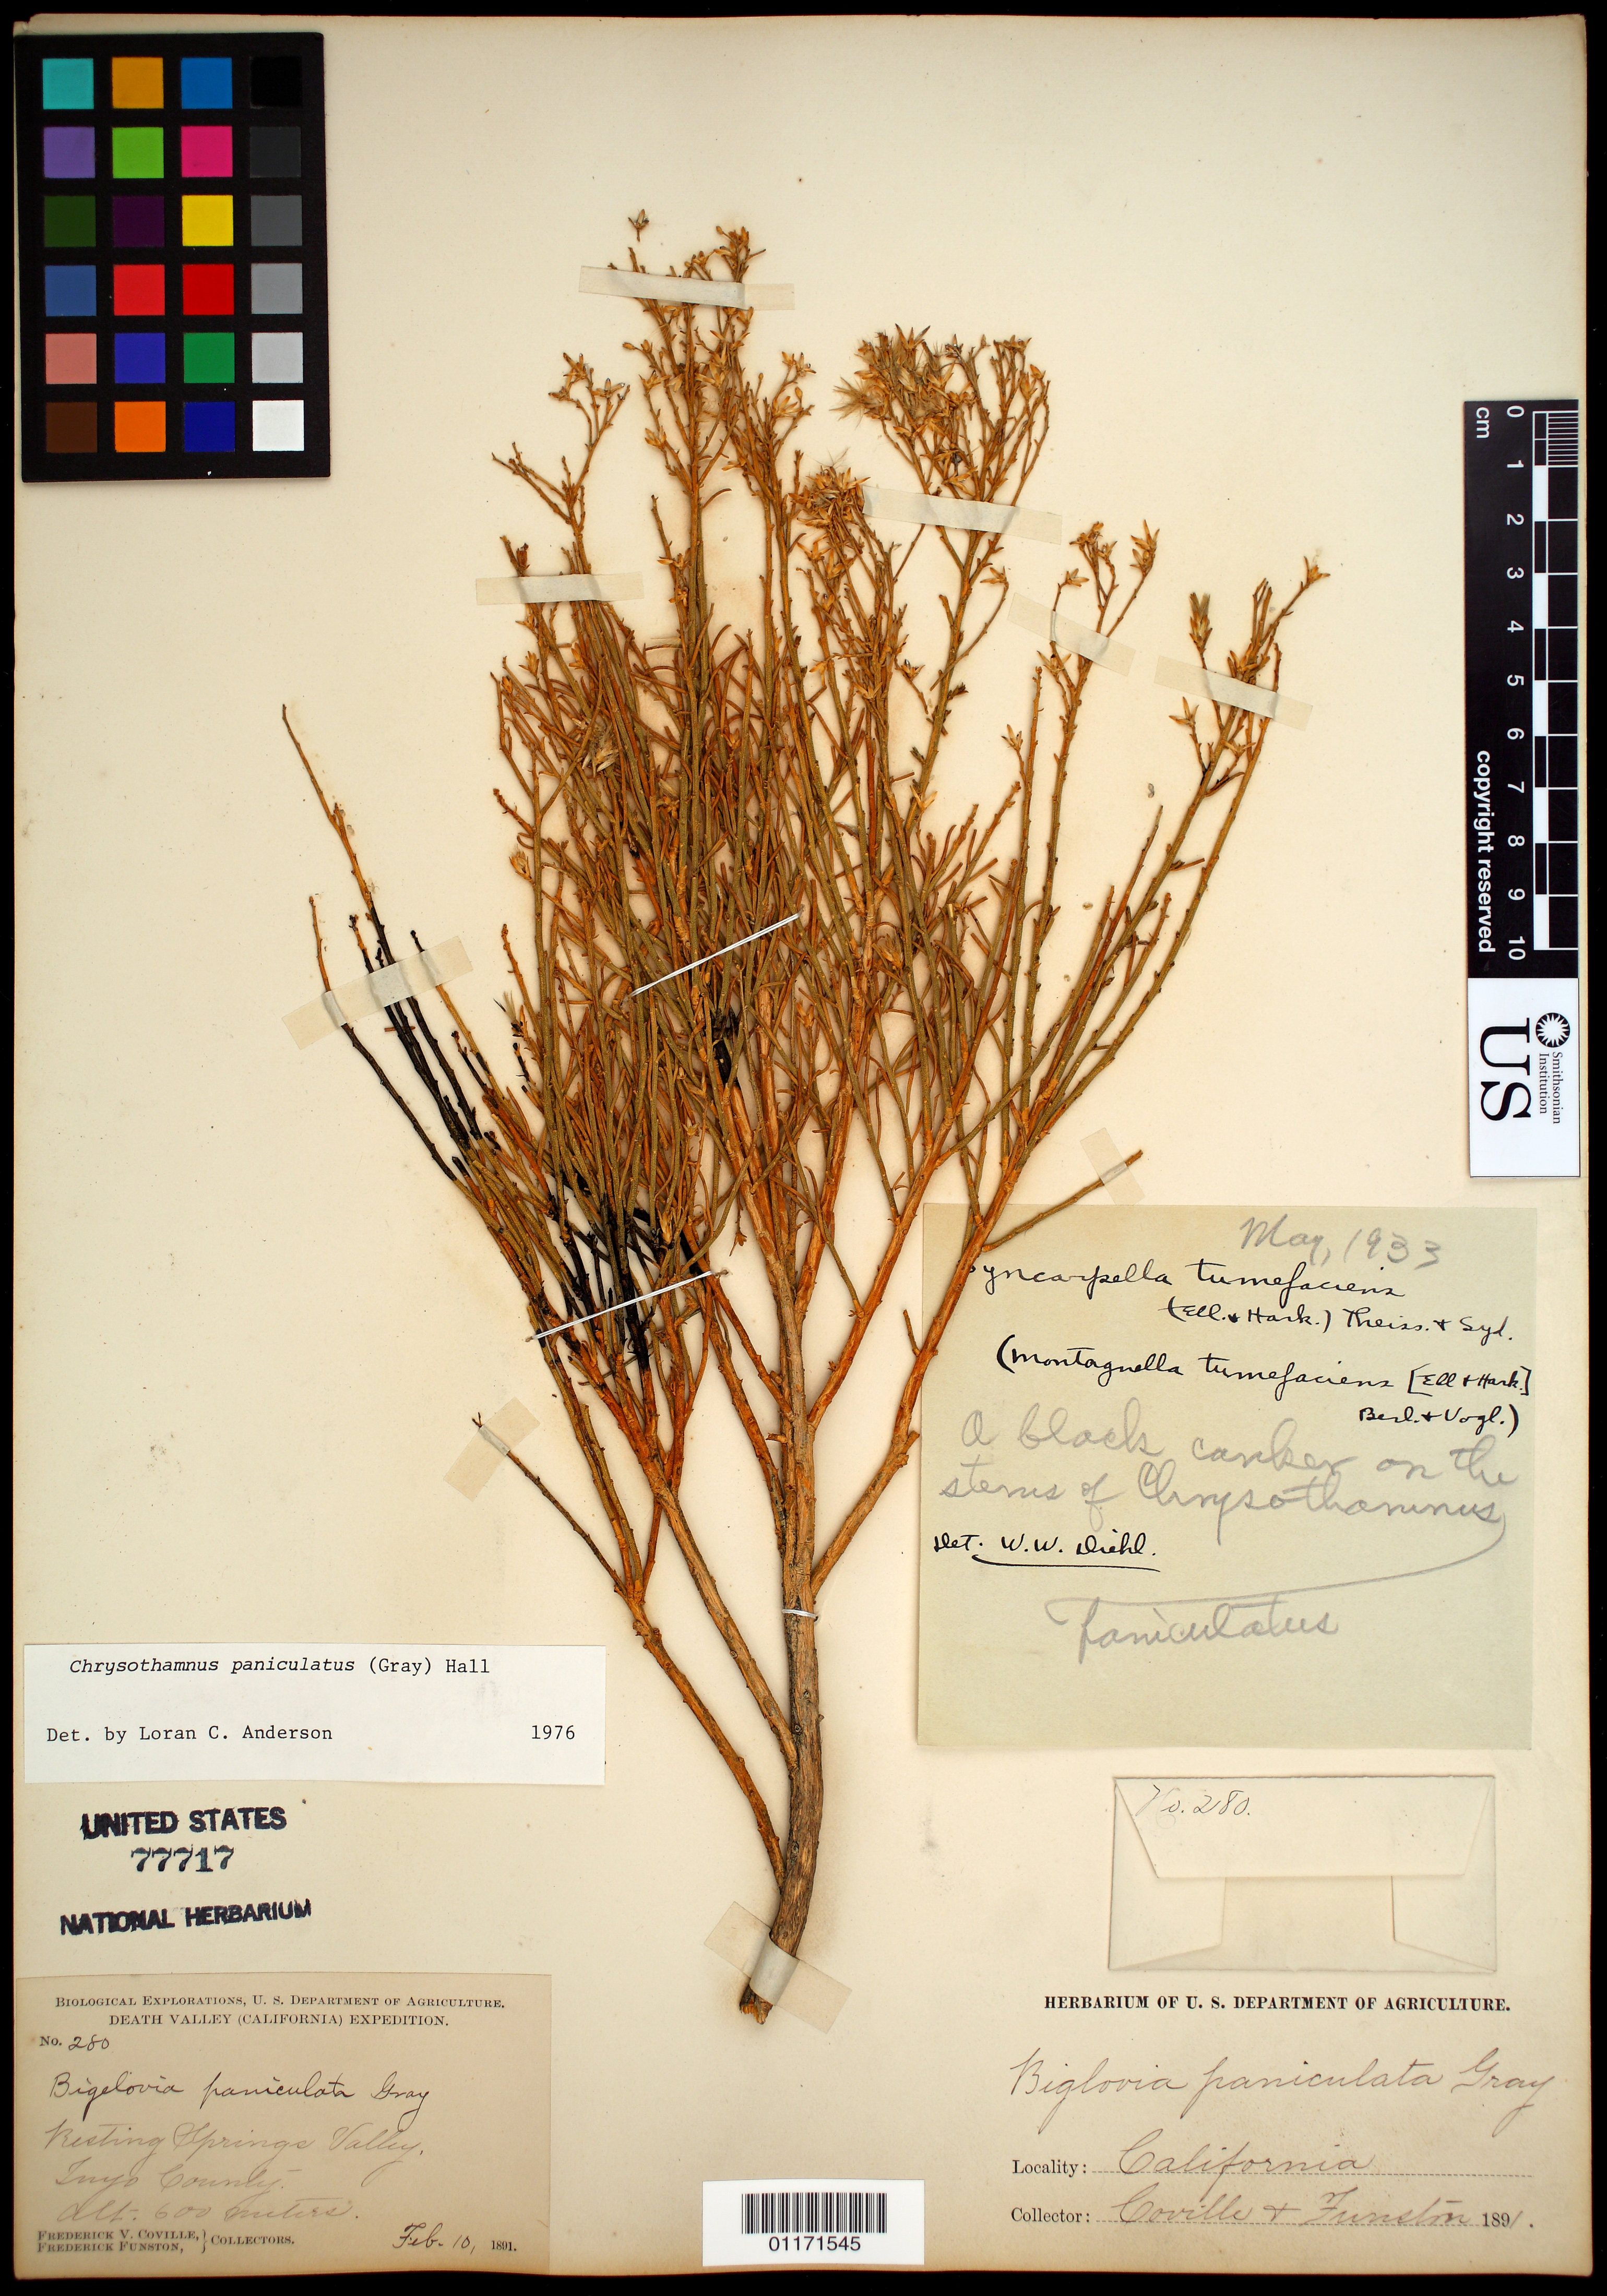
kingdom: Plantae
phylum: Tracheophyta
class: Magnoliopsida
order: Asterales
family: Asteraceae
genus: Ericameria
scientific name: Ericameria paniculata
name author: (A. Gray) Rydb.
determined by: Urbatsch, Lowell E., Curator (LSU), Louisiana State University (UNITED STATES)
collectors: F. V. Coville & F. Funston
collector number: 280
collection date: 1891-02-10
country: United States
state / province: California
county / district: Inyo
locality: Resting Springs Valley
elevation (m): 600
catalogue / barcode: US 77717